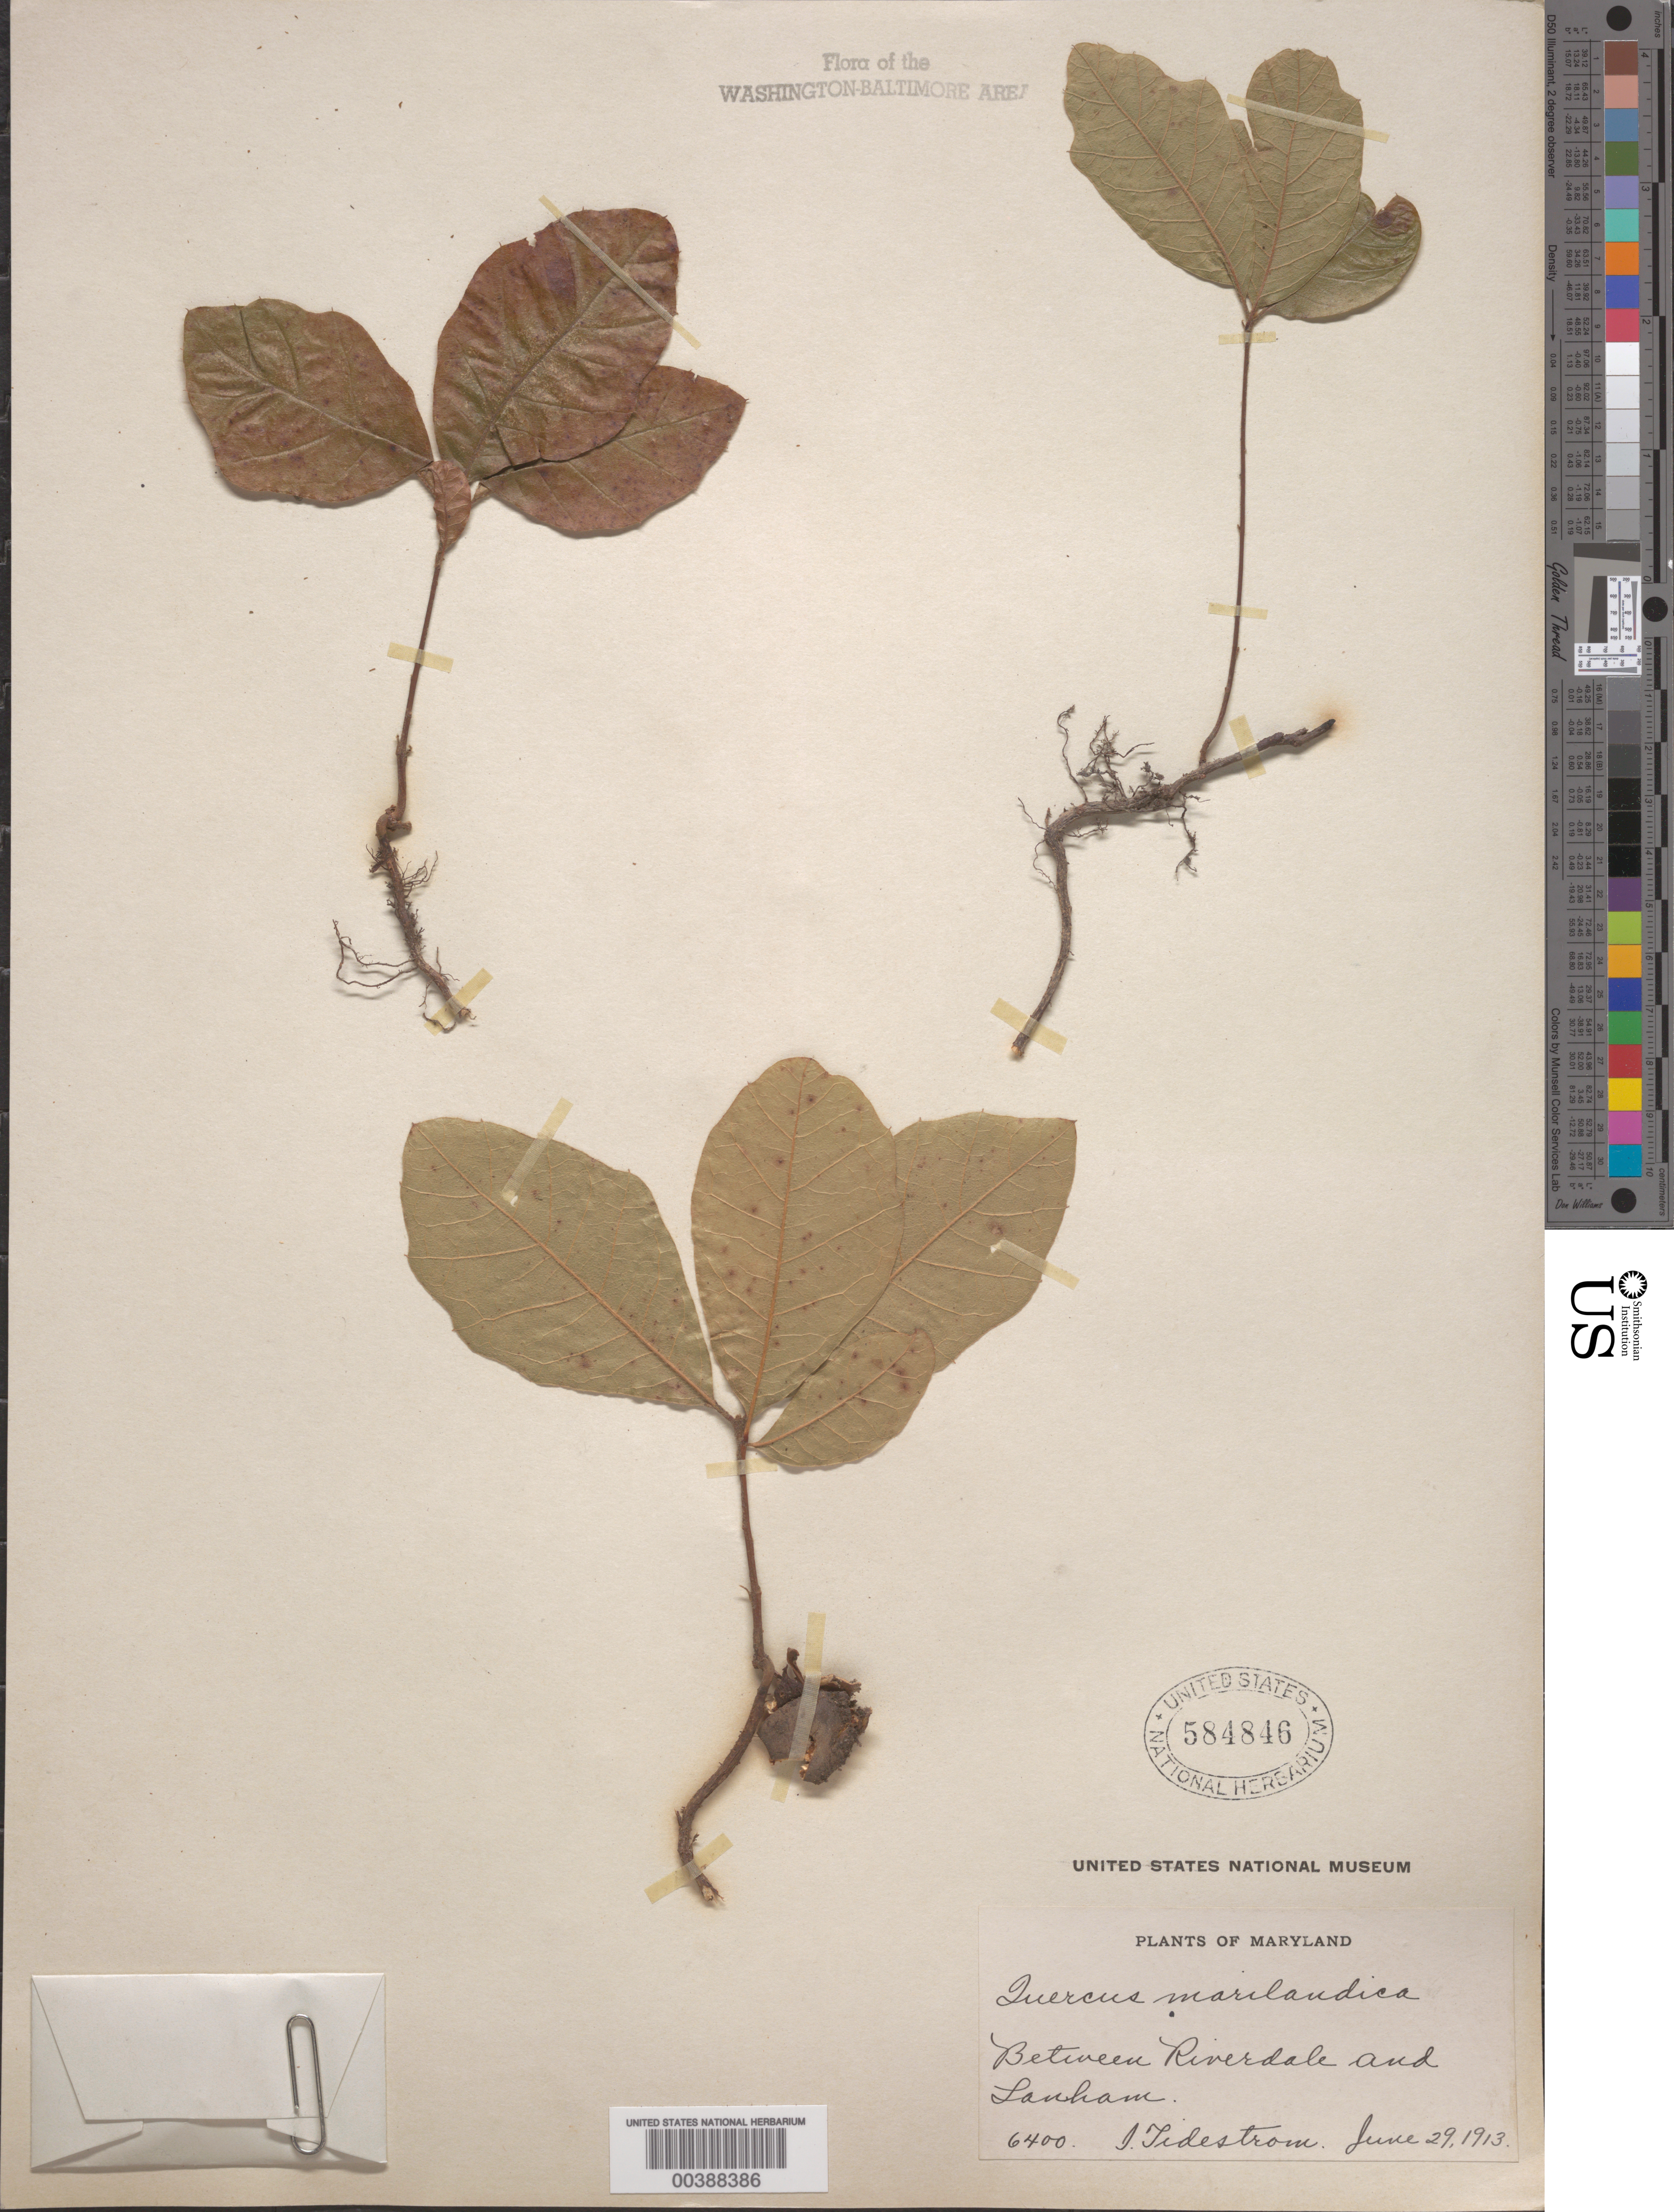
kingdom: Plantae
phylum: Tracheophyta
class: Magnoliopsida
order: Fagales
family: Fagaceae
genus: Quercus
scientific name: Quercus marilandica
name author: (L.) Münchh.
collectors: I. F. Tidestrom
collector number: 6400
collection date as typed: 29 Jun 1913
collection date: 1913-06-29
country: United States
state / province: Maryland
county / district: Prince George's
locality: Between Riverdale and Lanham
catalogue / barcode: US 584846